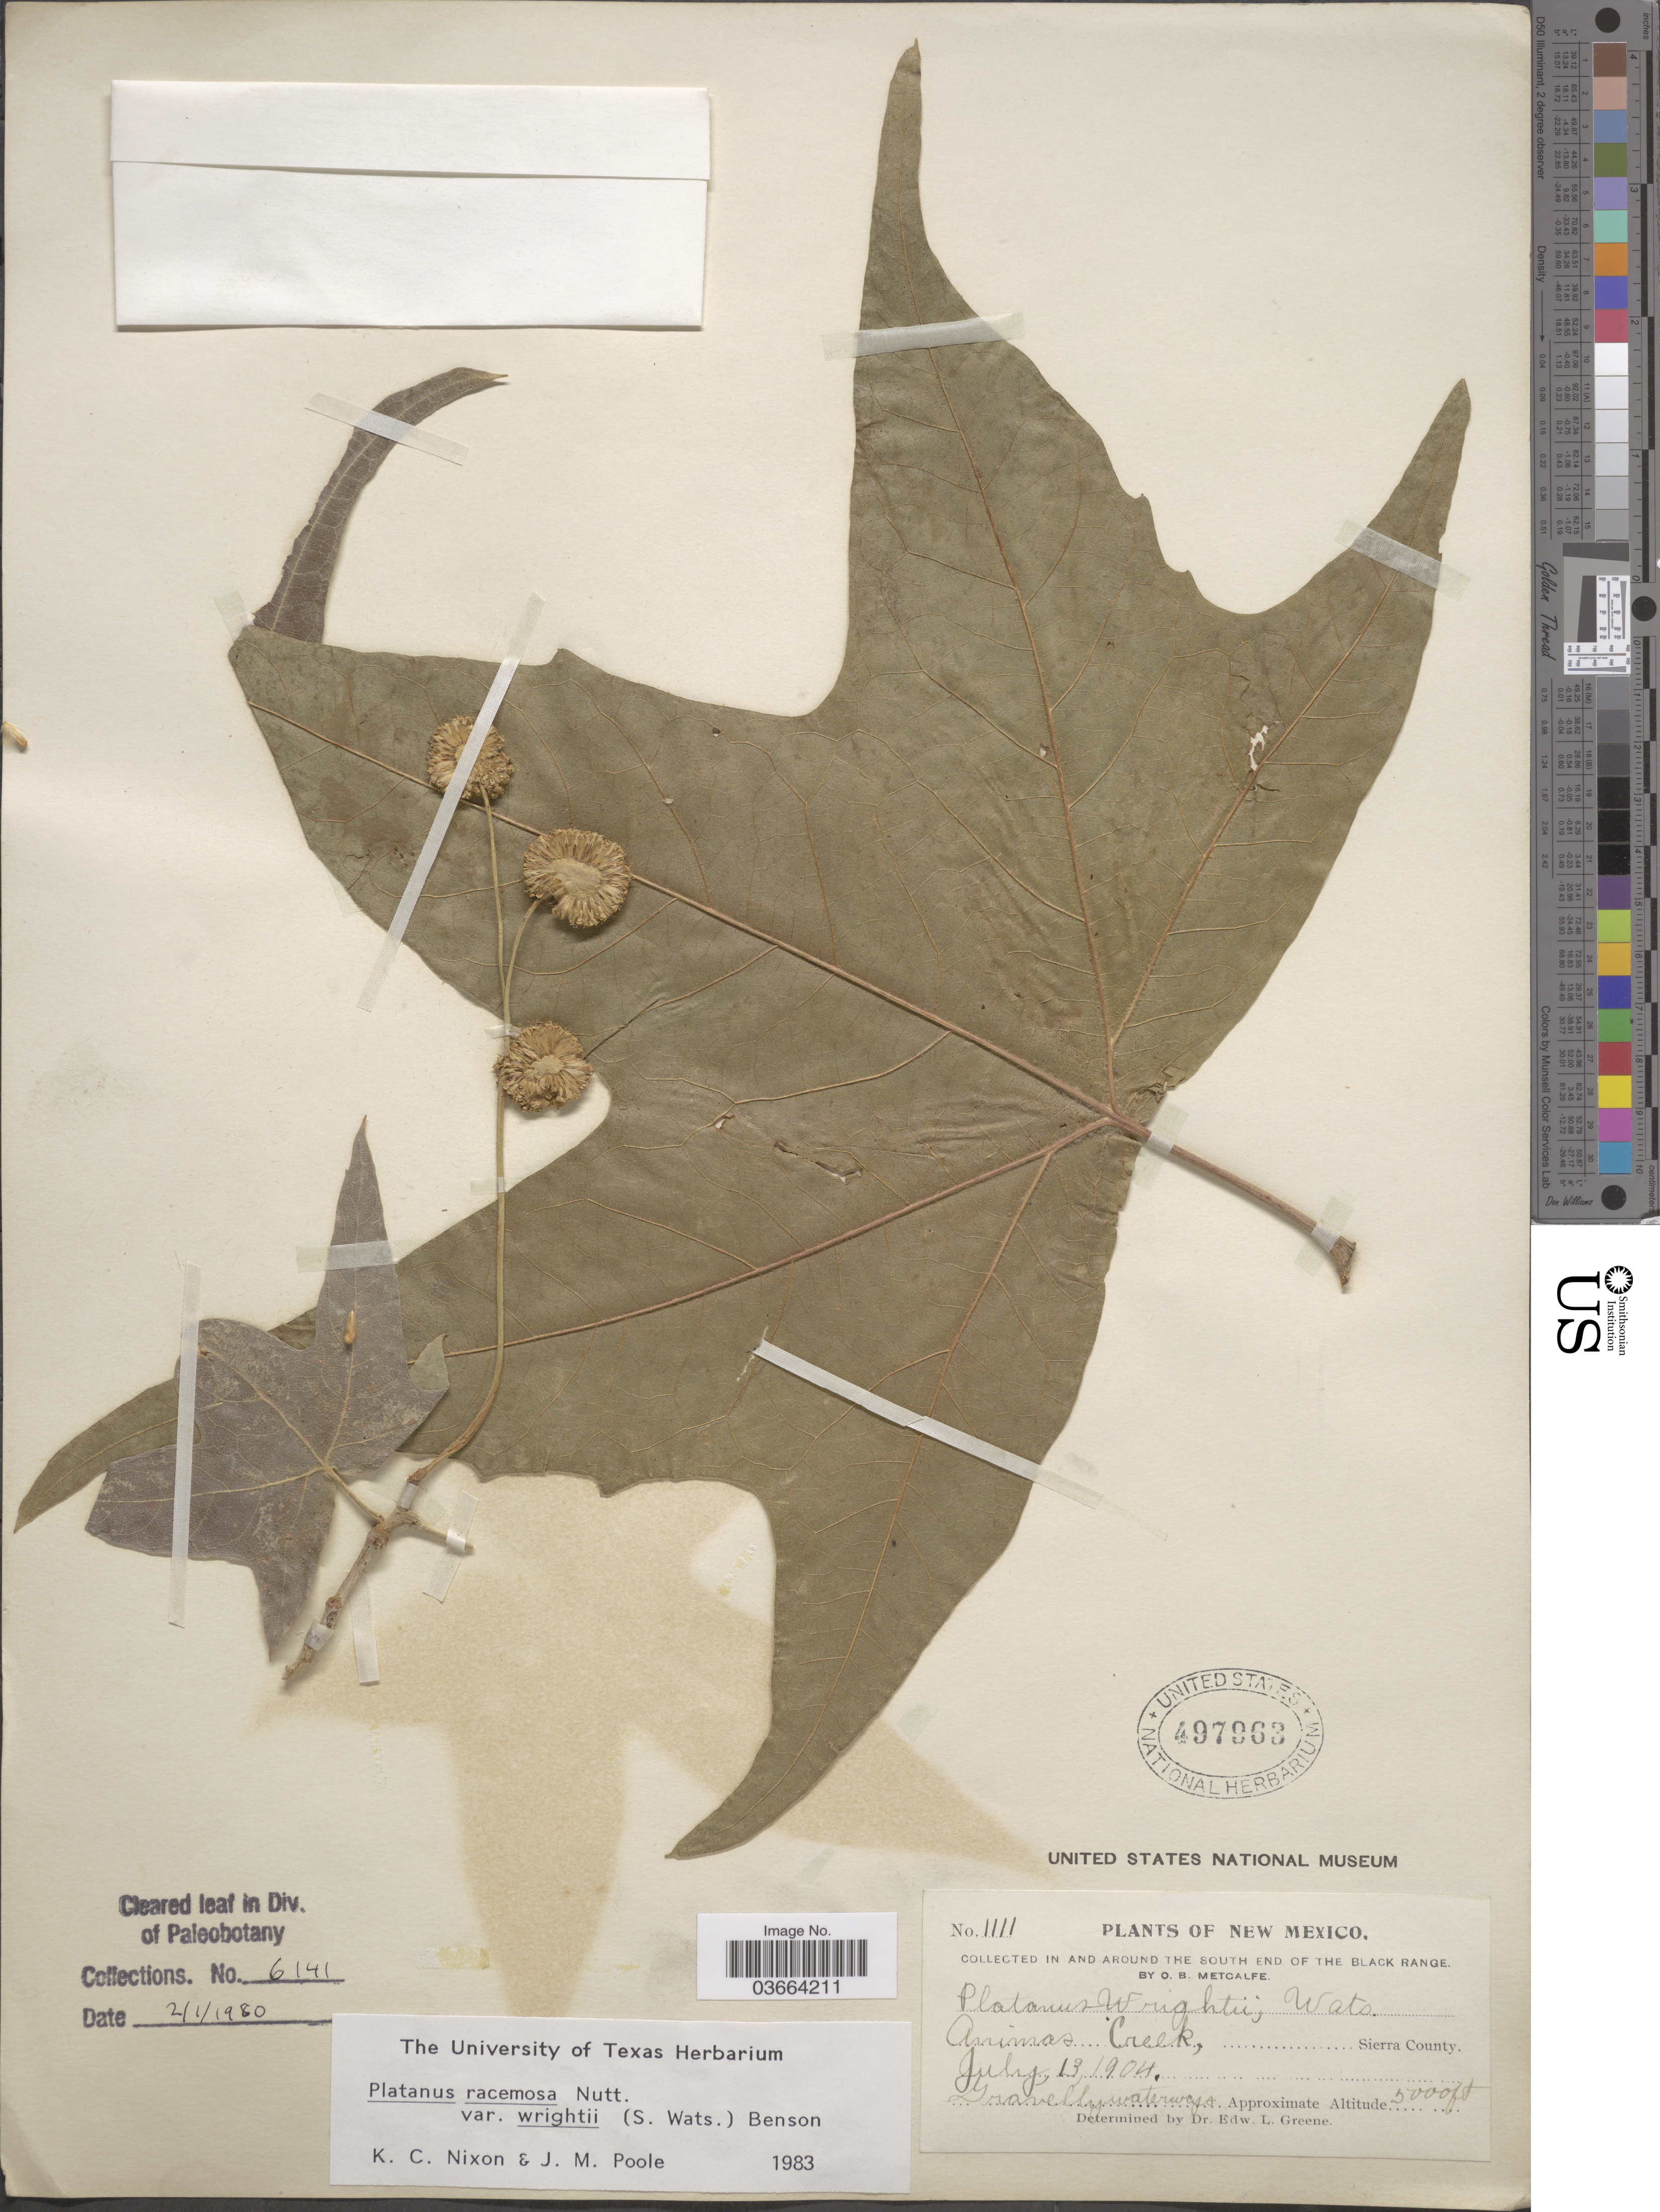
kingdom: Plantae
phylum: Tracheophyta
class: Magnoliopsida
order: Proteales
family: Platanaceae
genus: Platanus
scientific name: Platanus racemosa var. wrightii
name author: (S. Watson) L.D. Benson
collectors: O. B. Metcalfe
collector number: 1111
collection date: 1904-07-13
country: United States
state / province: New Mexico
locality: In and around the south end of the Black Range. Animas Creek. Sierra County.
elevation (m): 1524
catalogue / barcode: US 497963